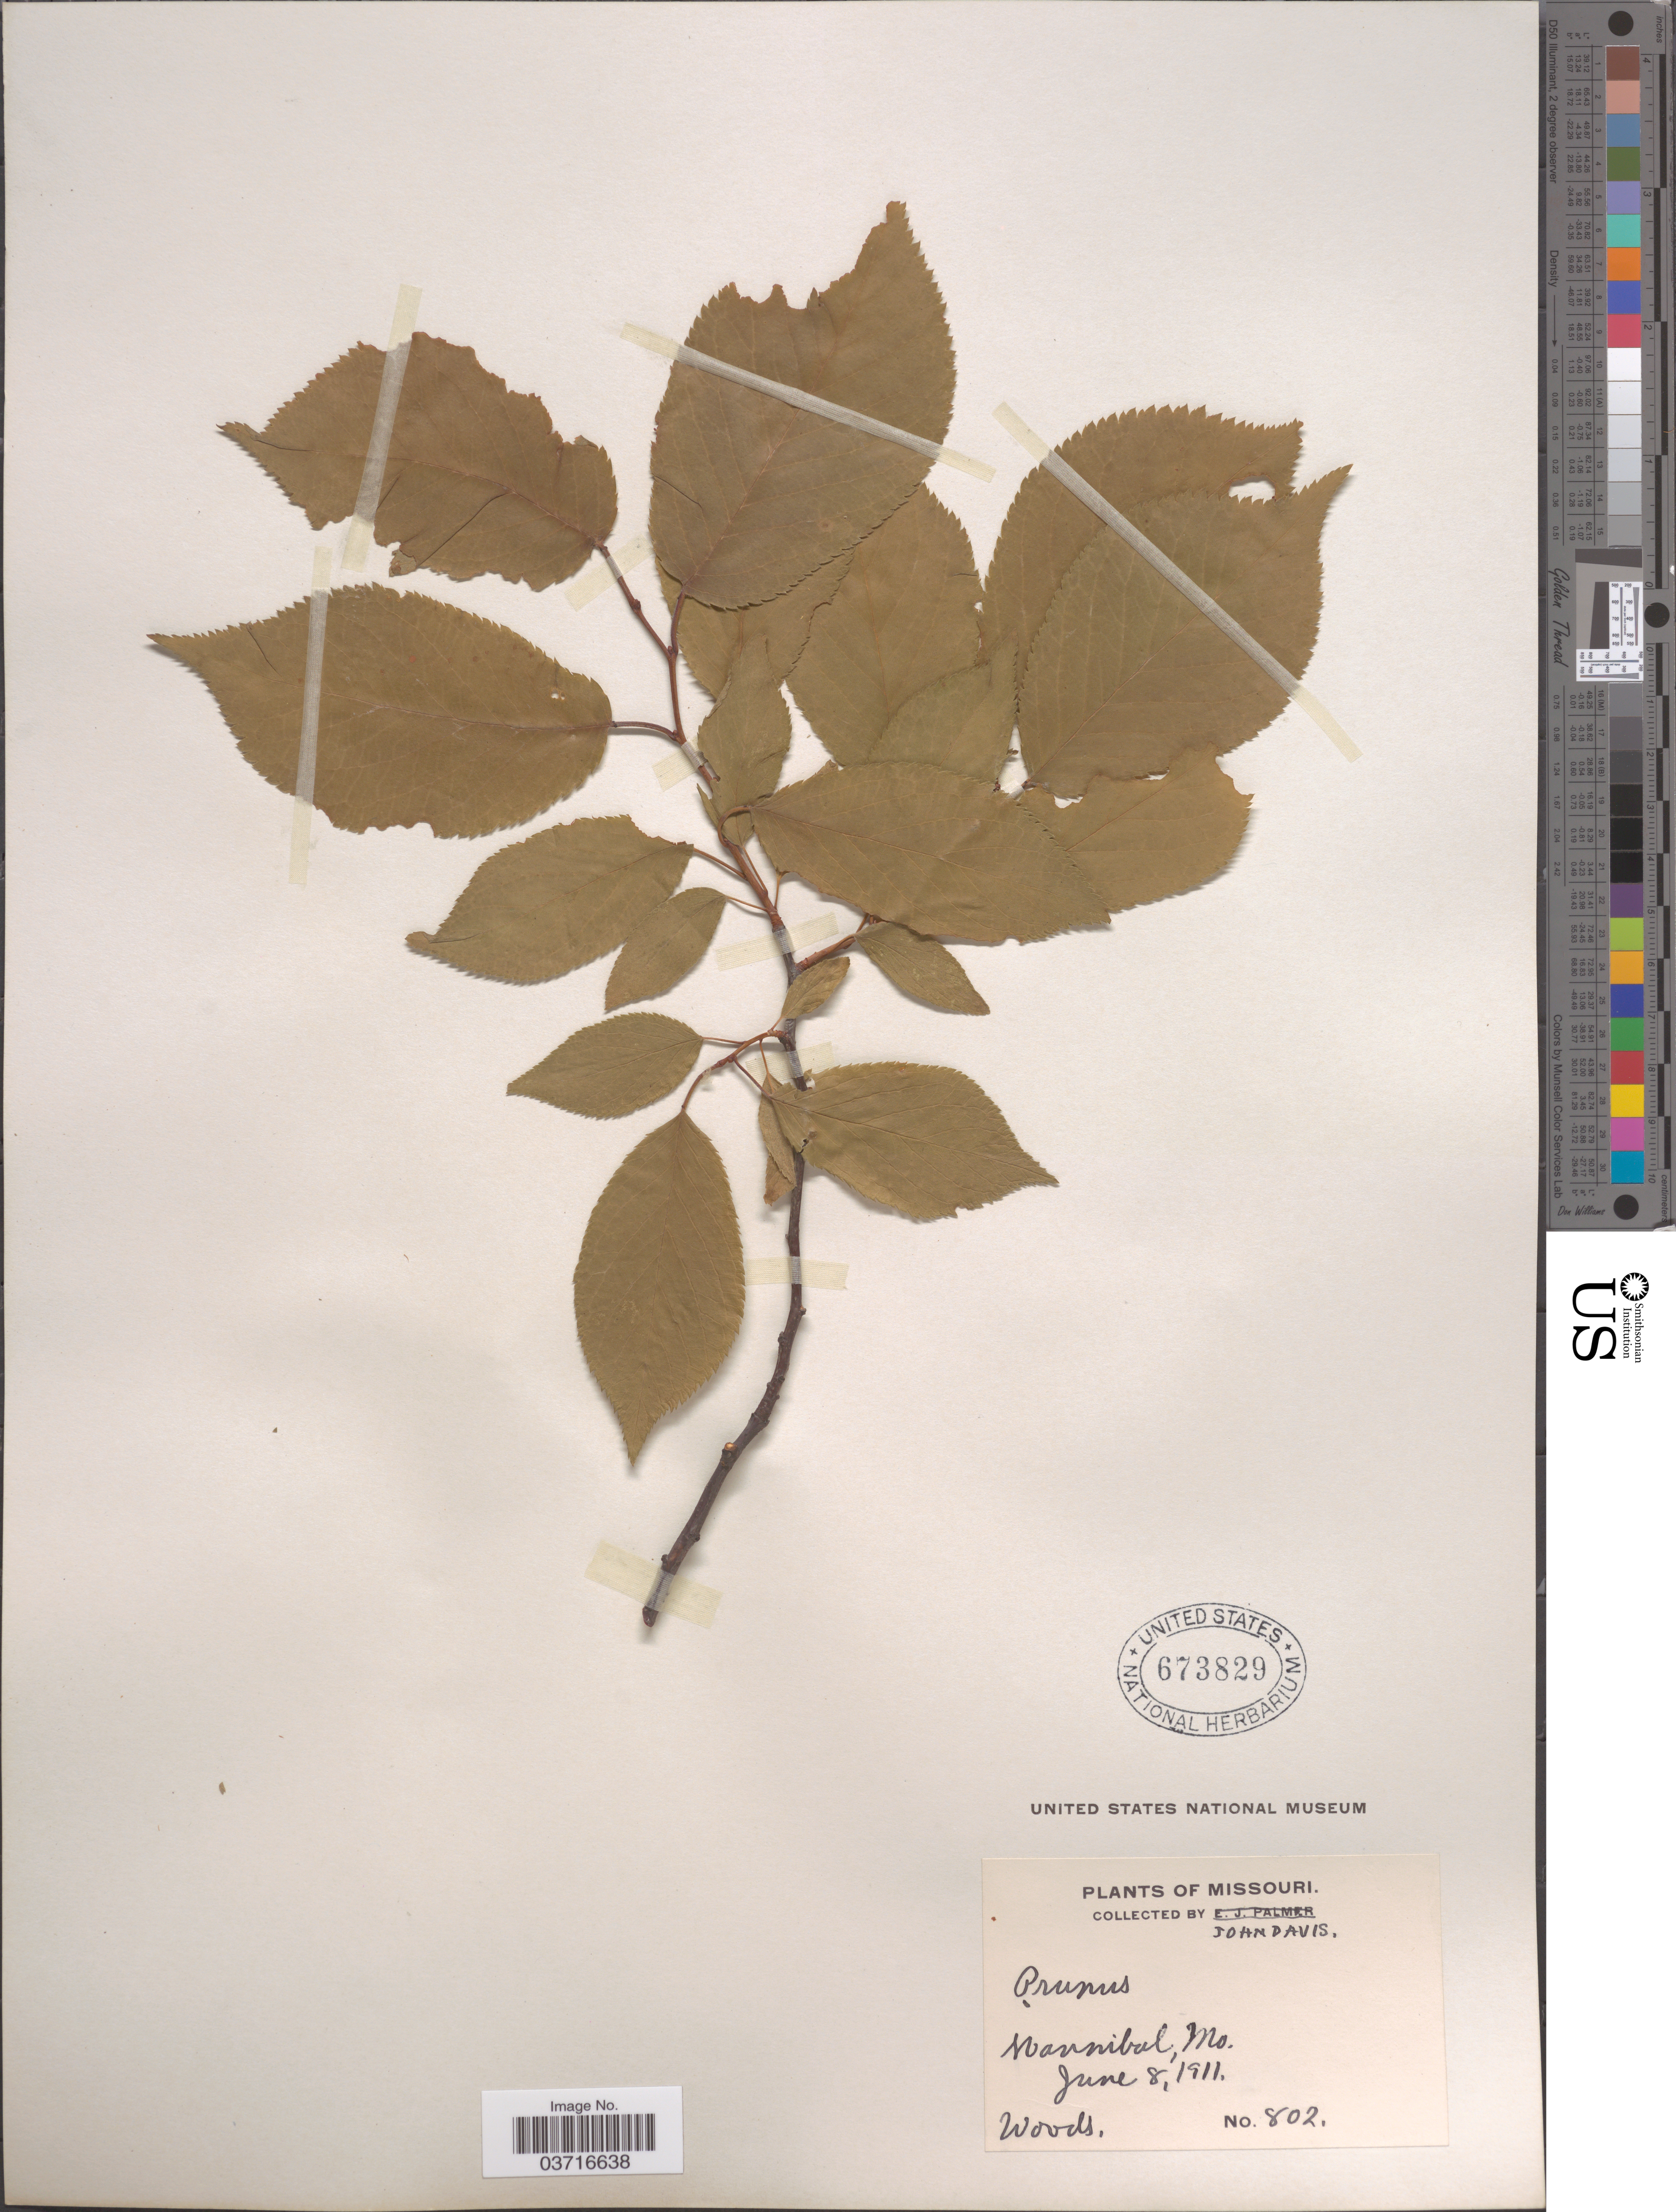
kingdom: Plantae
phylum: Tracheophyta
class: Magnoliopsida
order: Rosales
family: Rosaceae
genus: Prunus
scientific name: Prunus sp.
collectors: J. Davis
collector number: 802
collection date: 1911-06-08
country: United States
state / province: Missouri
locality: Hannibal.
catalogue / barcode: US 673829